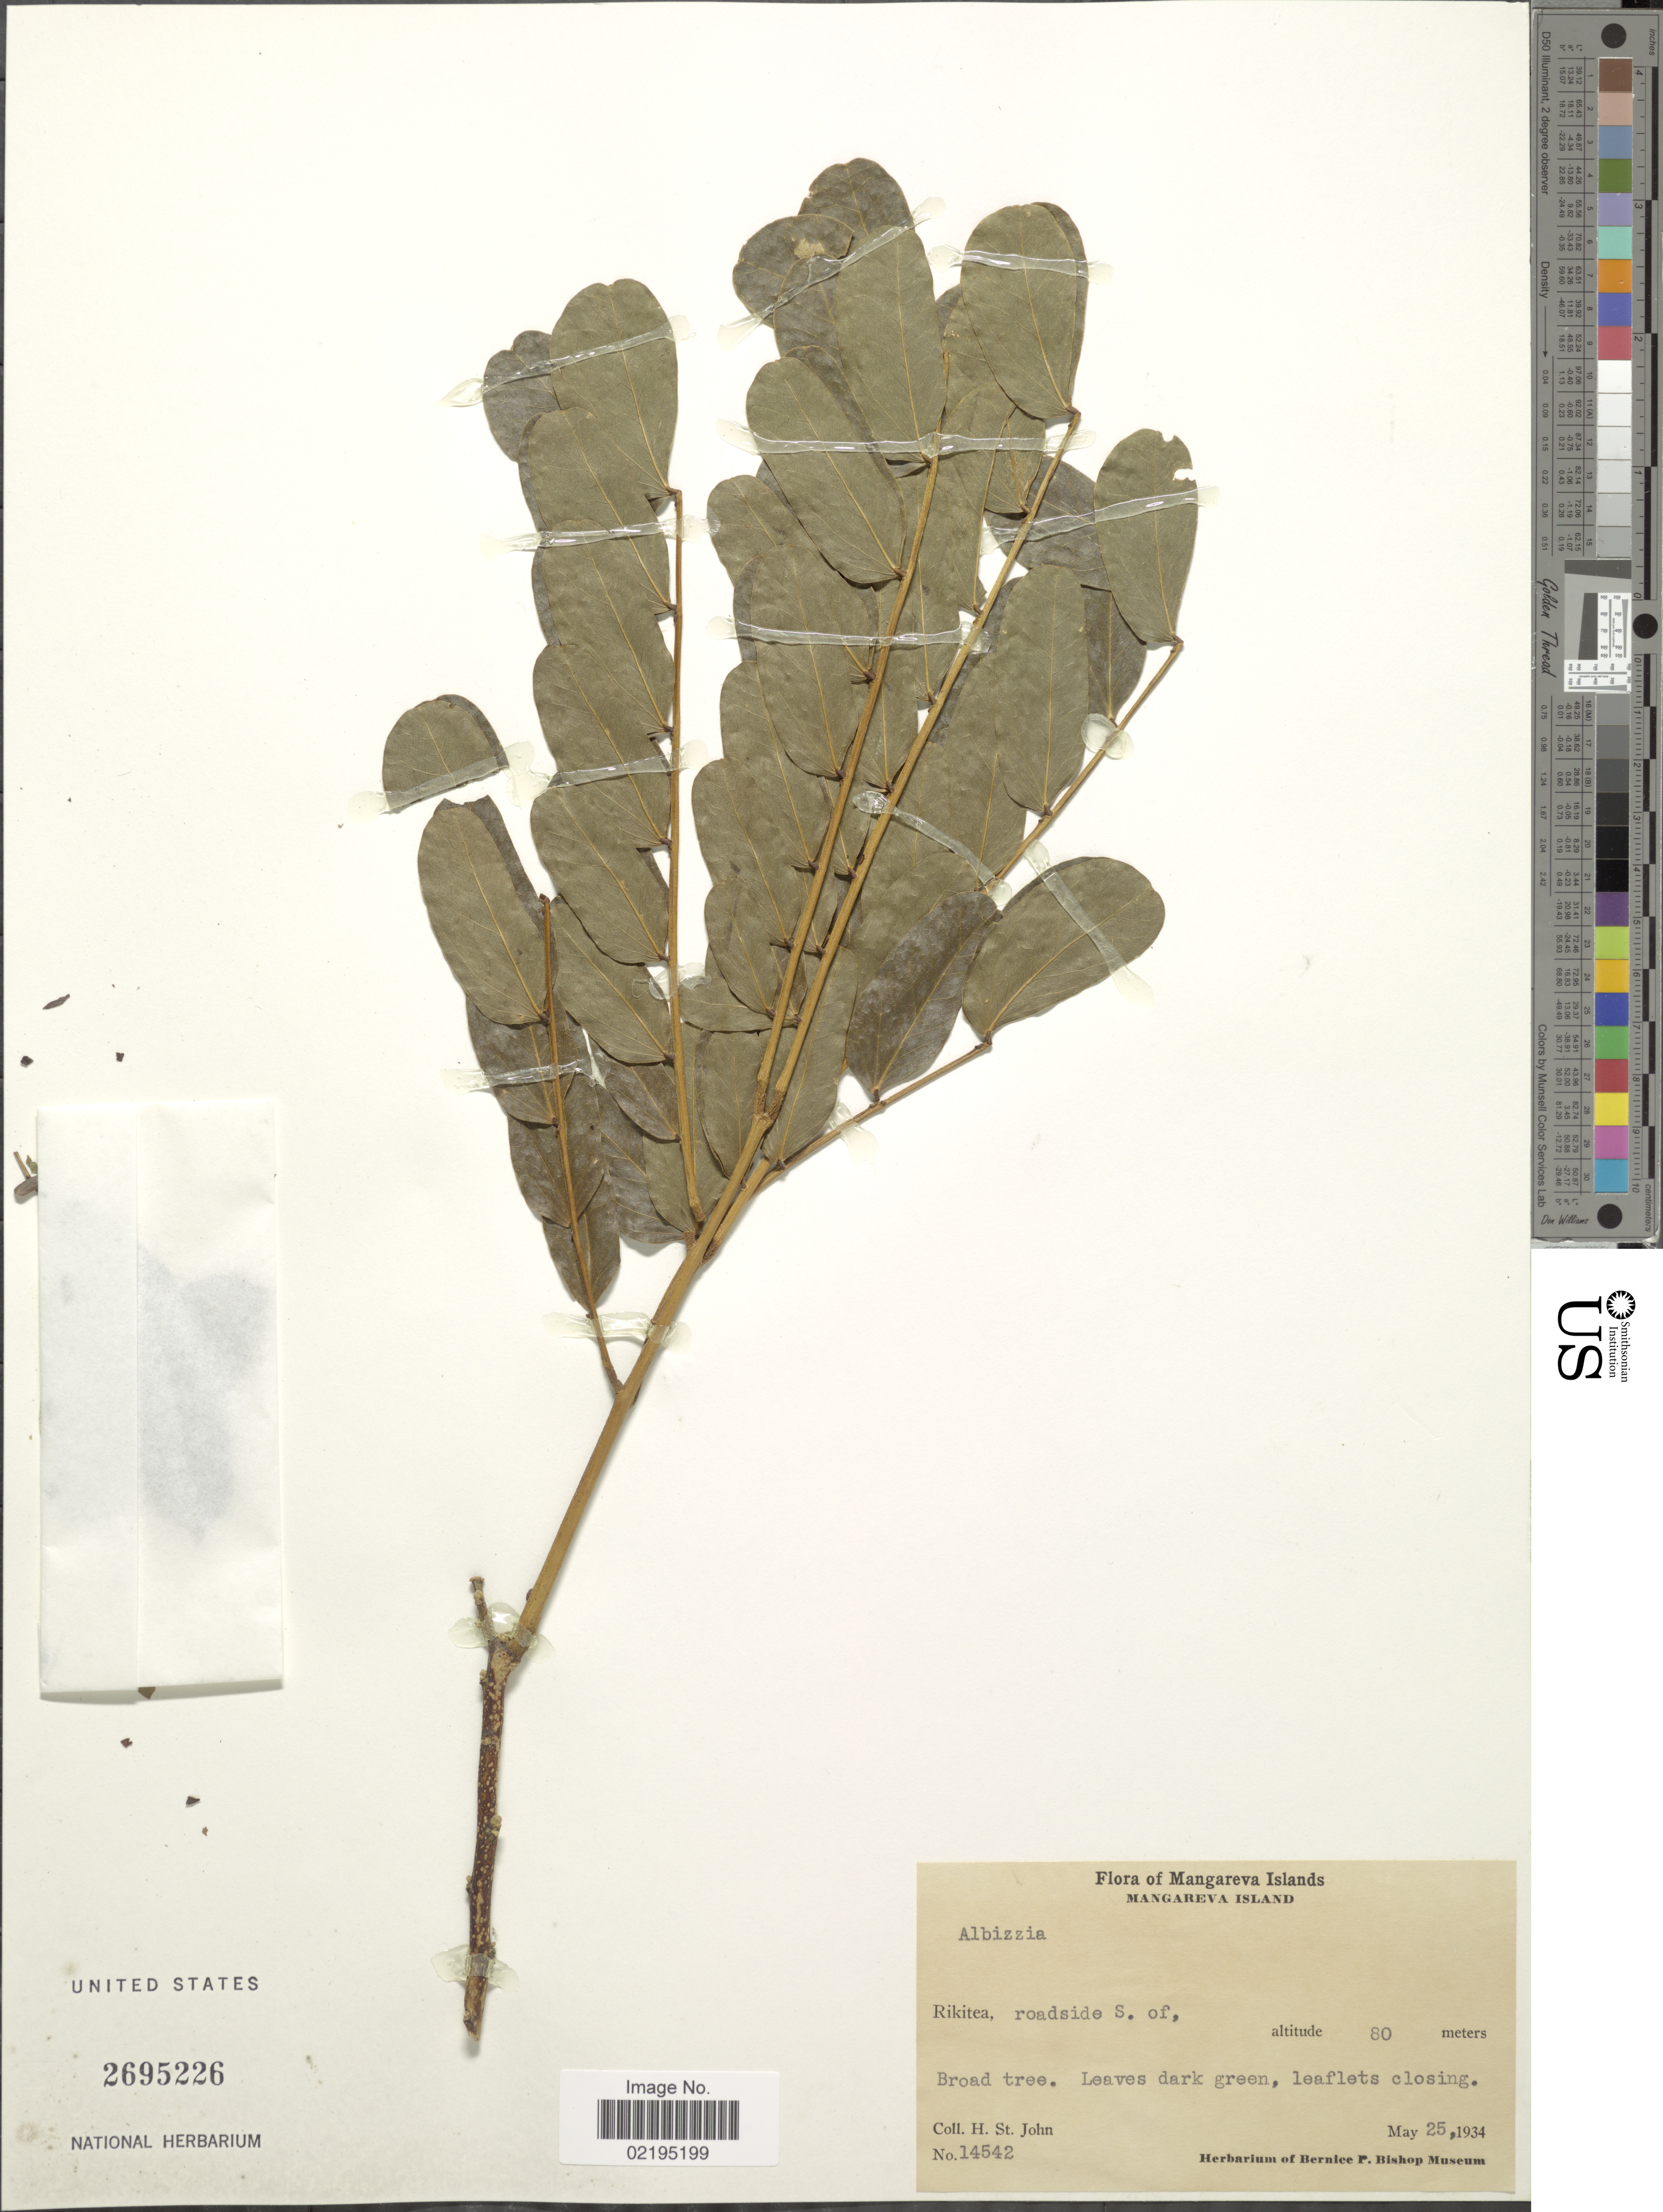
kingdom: Plantae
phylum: Tracheophyta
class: Magnoliopsida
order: Fabales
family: Fabaceae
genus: Albizia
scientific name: Albizia sp.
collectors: H. St. John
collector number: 14542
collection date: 1934-05-25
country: French Polynesia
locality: Mangareva Isnalnds, Rikitea, roadside S. of. Broad tree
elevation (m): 80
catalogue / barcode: US 2695226